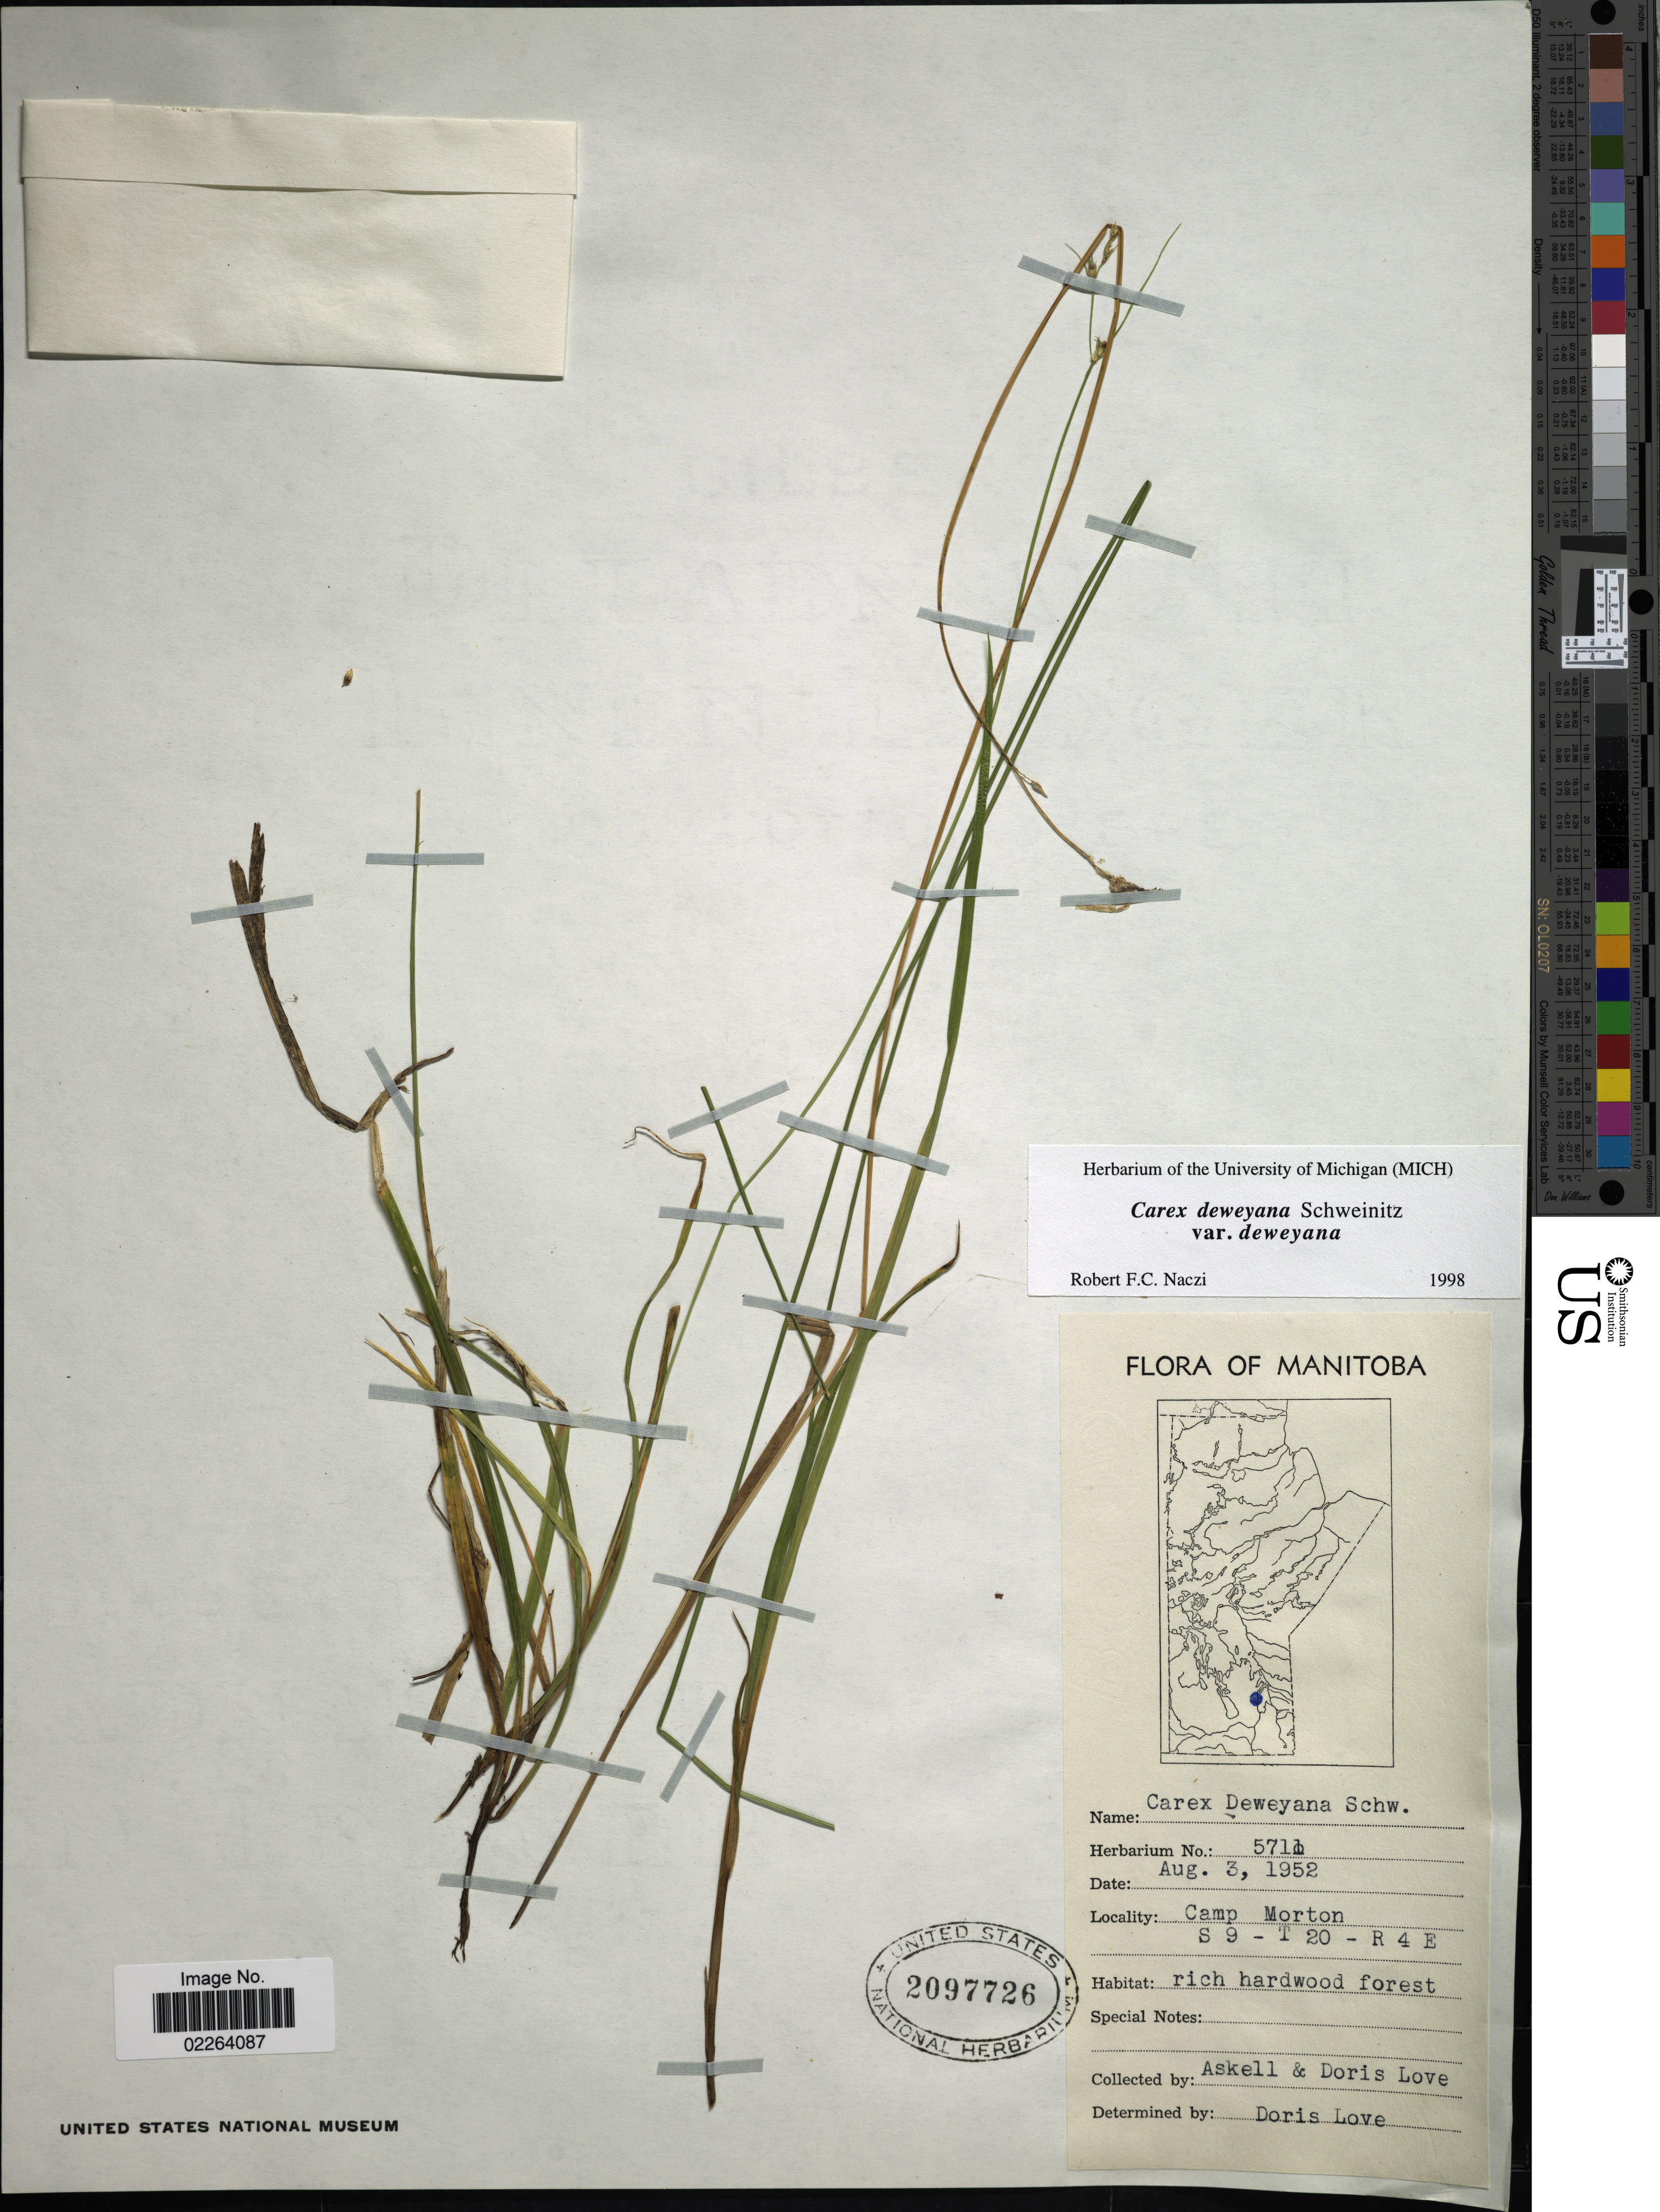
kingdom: Plantae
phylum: Tracheophyta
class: Liliopsida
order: Poales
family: Cyperaceae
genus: Carex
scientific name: Carex deweyana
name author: Schwein.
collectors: -. Askell & D. Löve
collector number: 5711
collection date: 1952-08-03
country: Canada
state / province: Manitoba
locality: Camp Morton, S9-T20-R4E, rich hardwood forest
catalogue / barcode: US 2097726